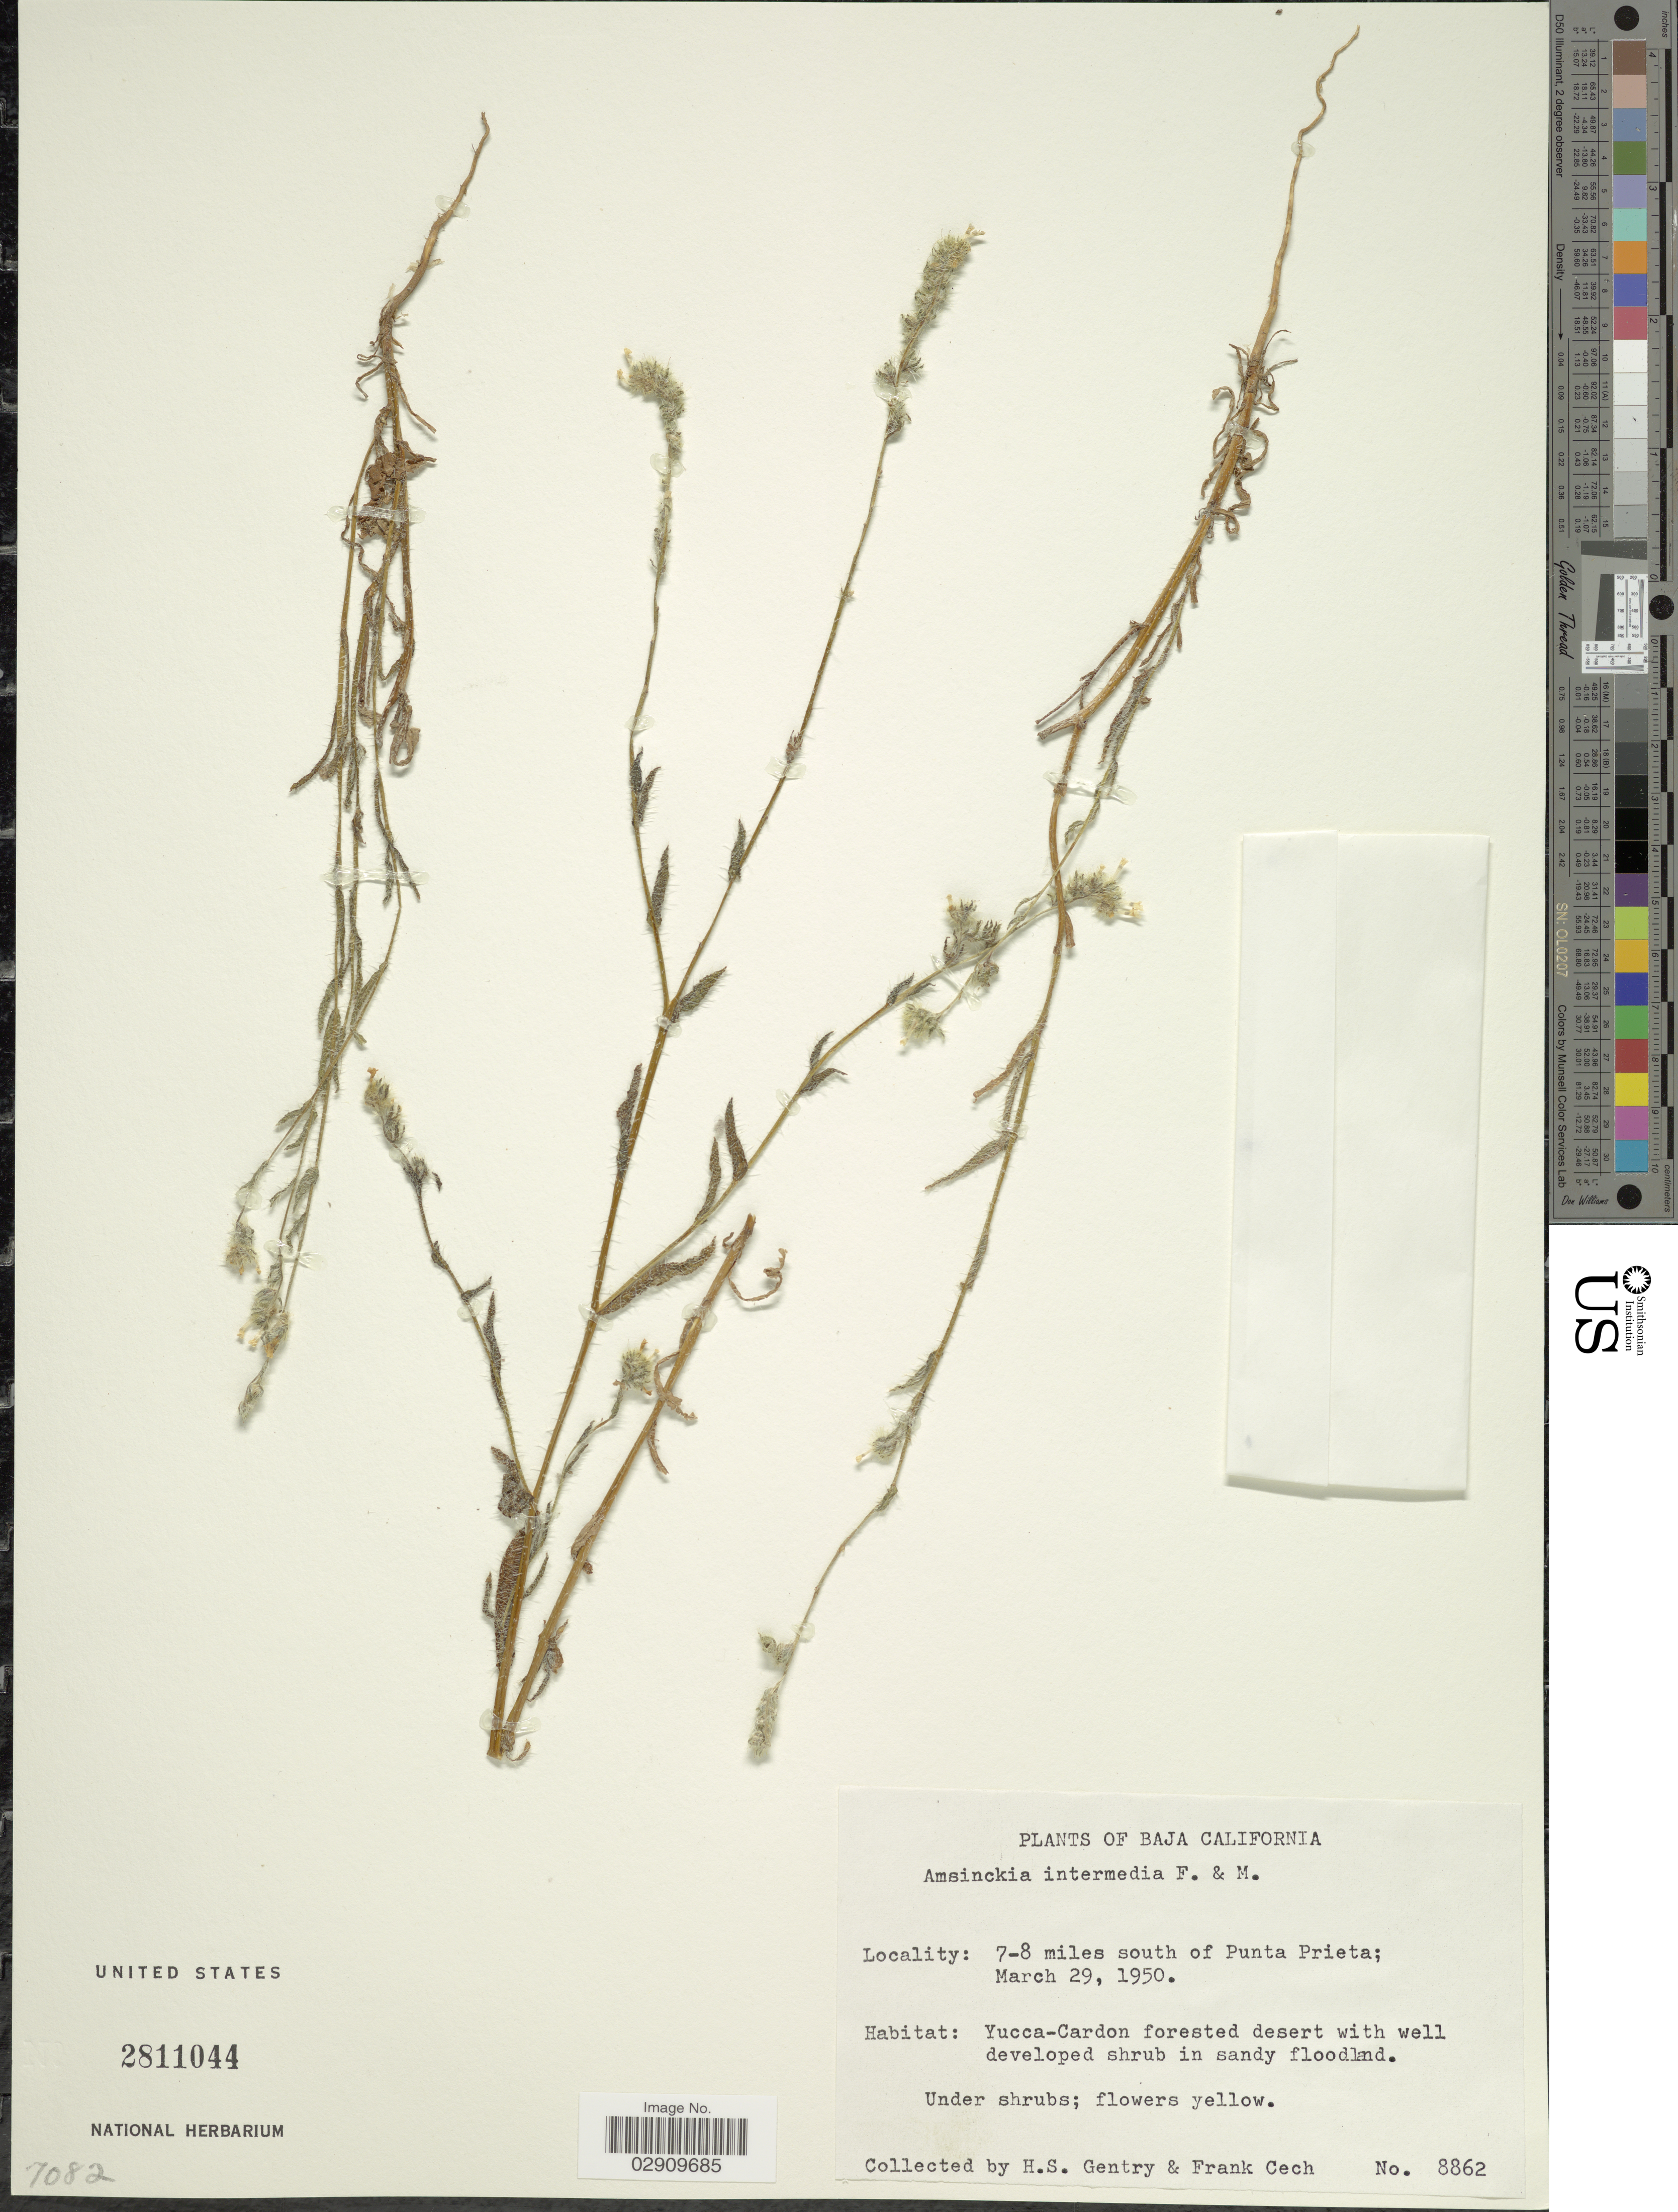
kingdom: Plantae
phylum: Tracheophyta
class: Magnoliopsida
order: Boraginales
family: Boraginaceae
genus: Amsinckia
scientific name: Amsinckia menziesii var. intermedia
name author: (Fisch. & C.A. Mey.) Ganders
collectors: H. S. Gentry & F. Cech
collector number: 8862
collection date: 1950-03-29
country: Mexico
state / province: Baja California Norte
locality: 7-8 miles south of Punta Prieta.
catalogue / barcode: US 2811044